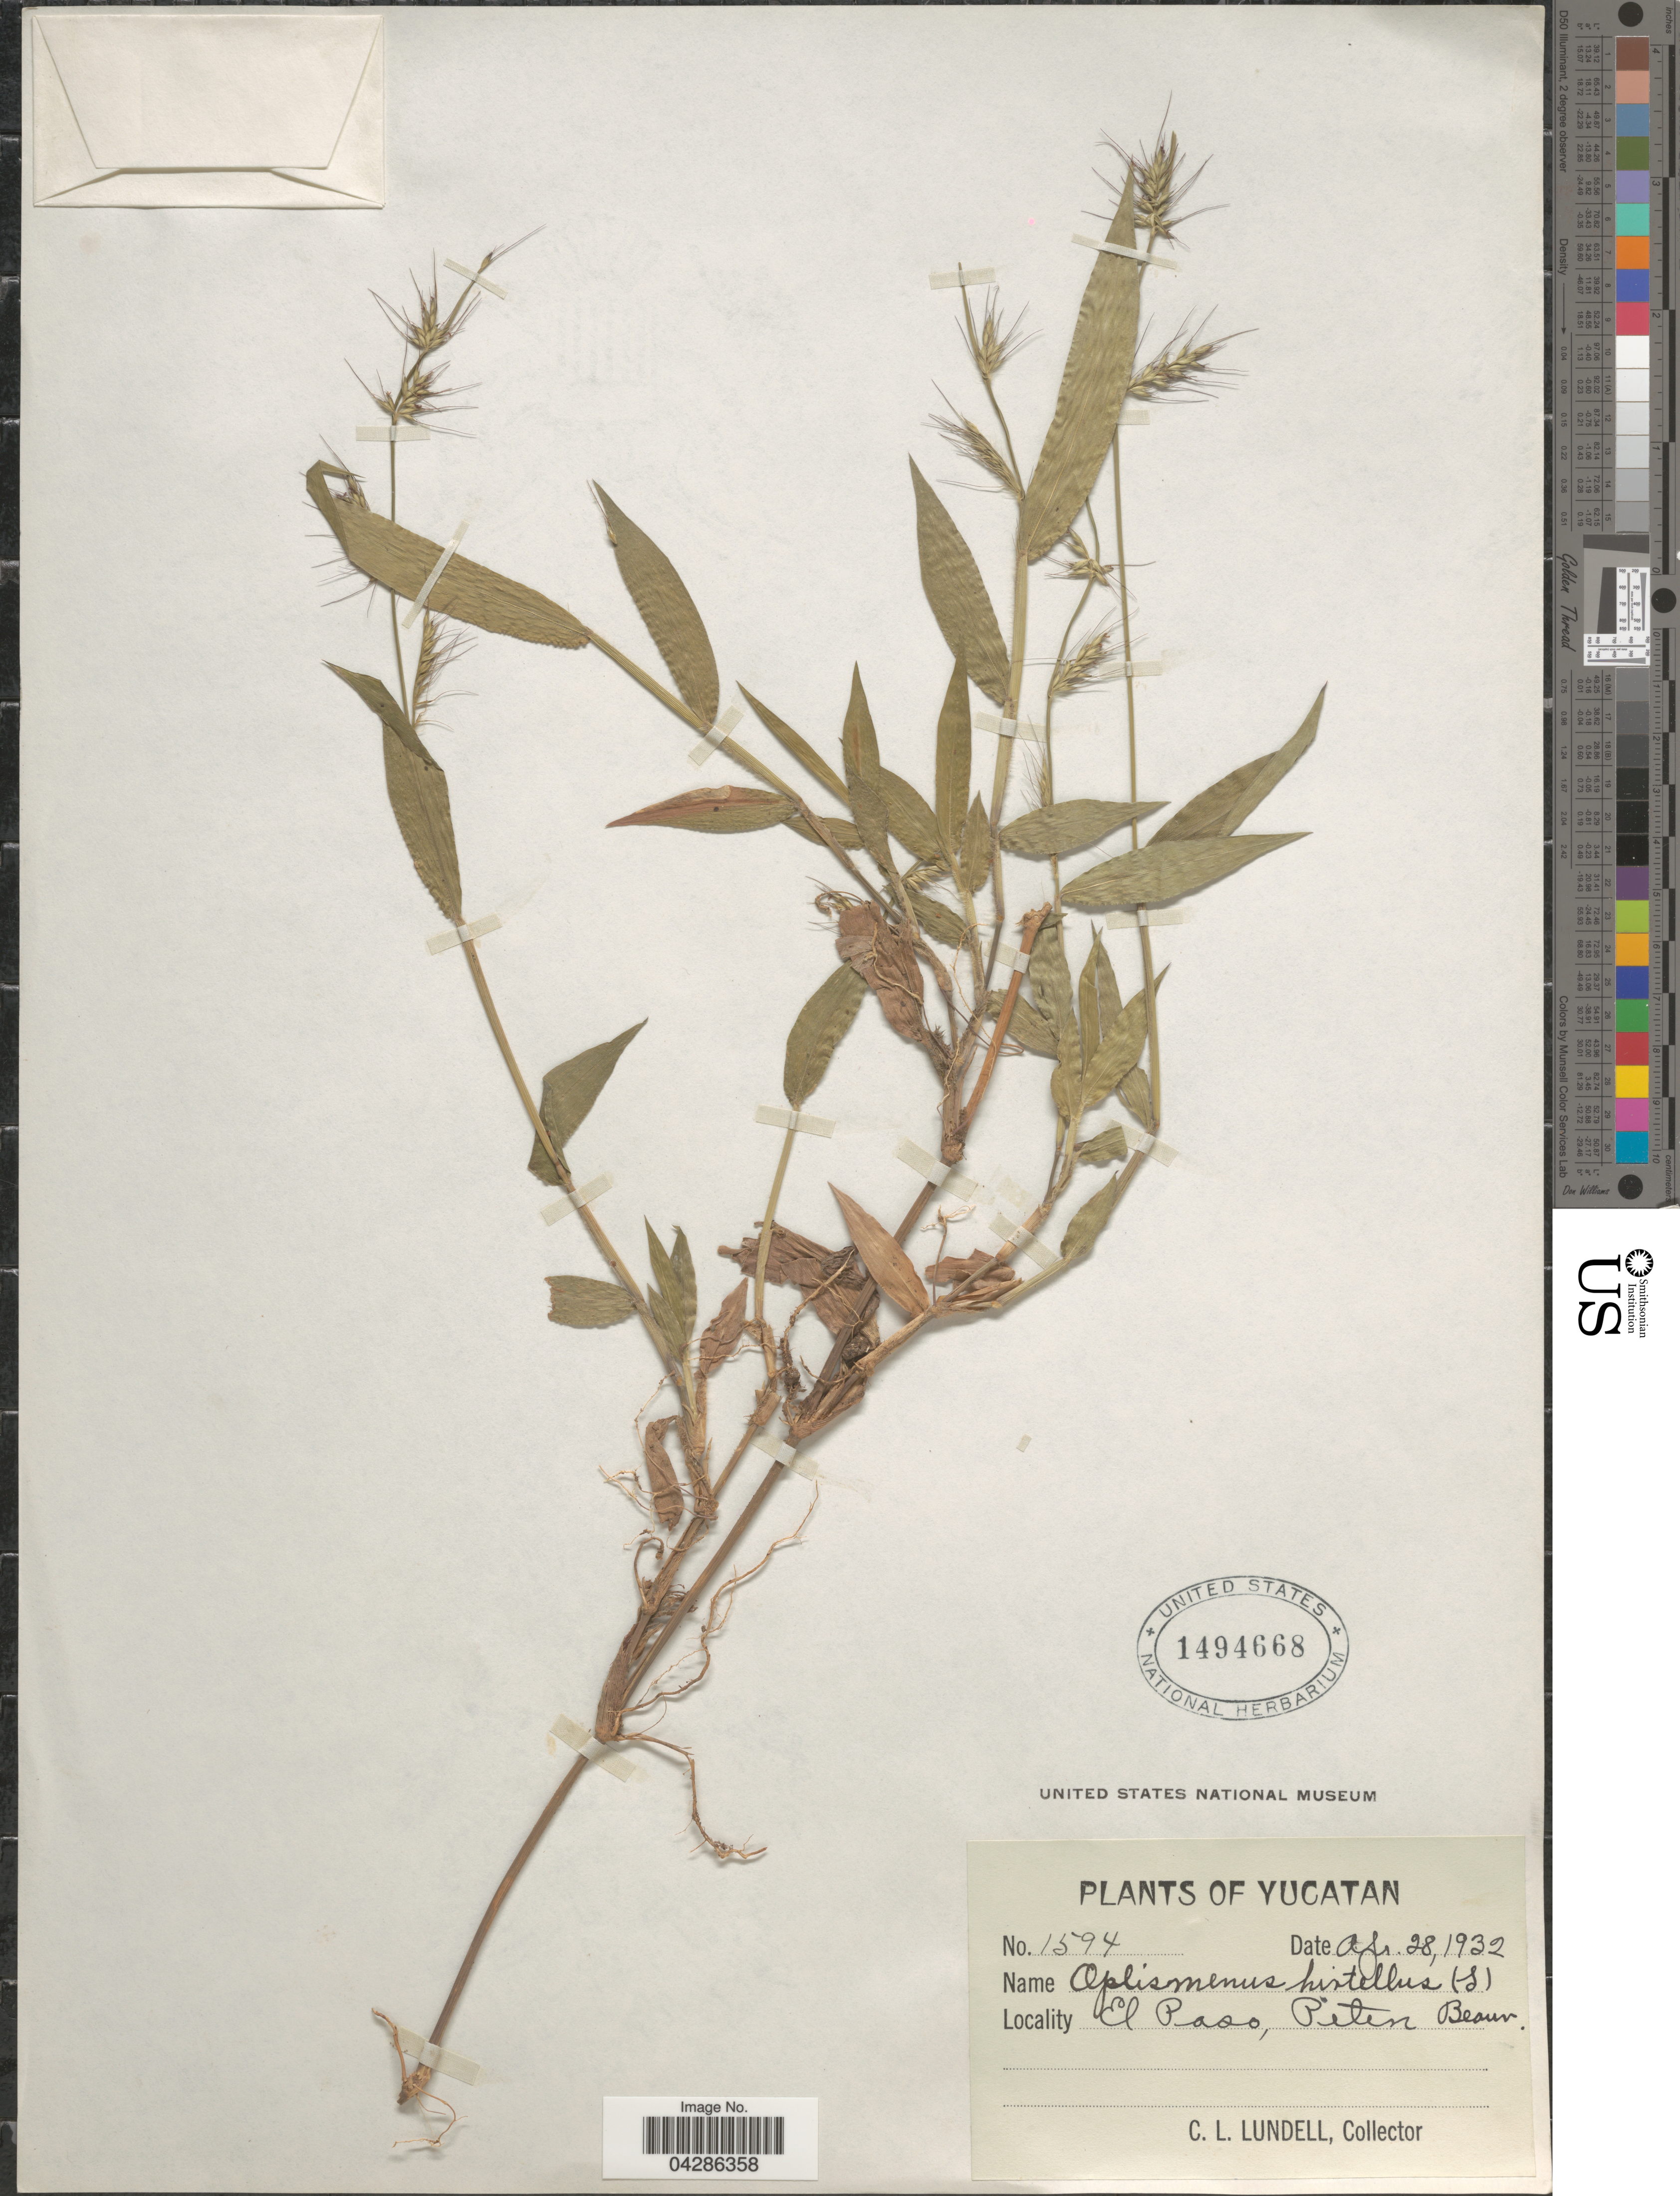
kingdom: Plantae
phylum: Tracheophyta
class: Liliopsida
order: Poales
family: Poaceae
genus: Oplismenus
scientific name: Oplismenus hirtellus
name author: (L.) P. Beauv.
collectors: C. L. Lundell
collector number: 1594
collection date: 1932-04-28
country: Guatemala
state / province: El Peten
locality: El Paso.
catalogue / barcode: US 1494668